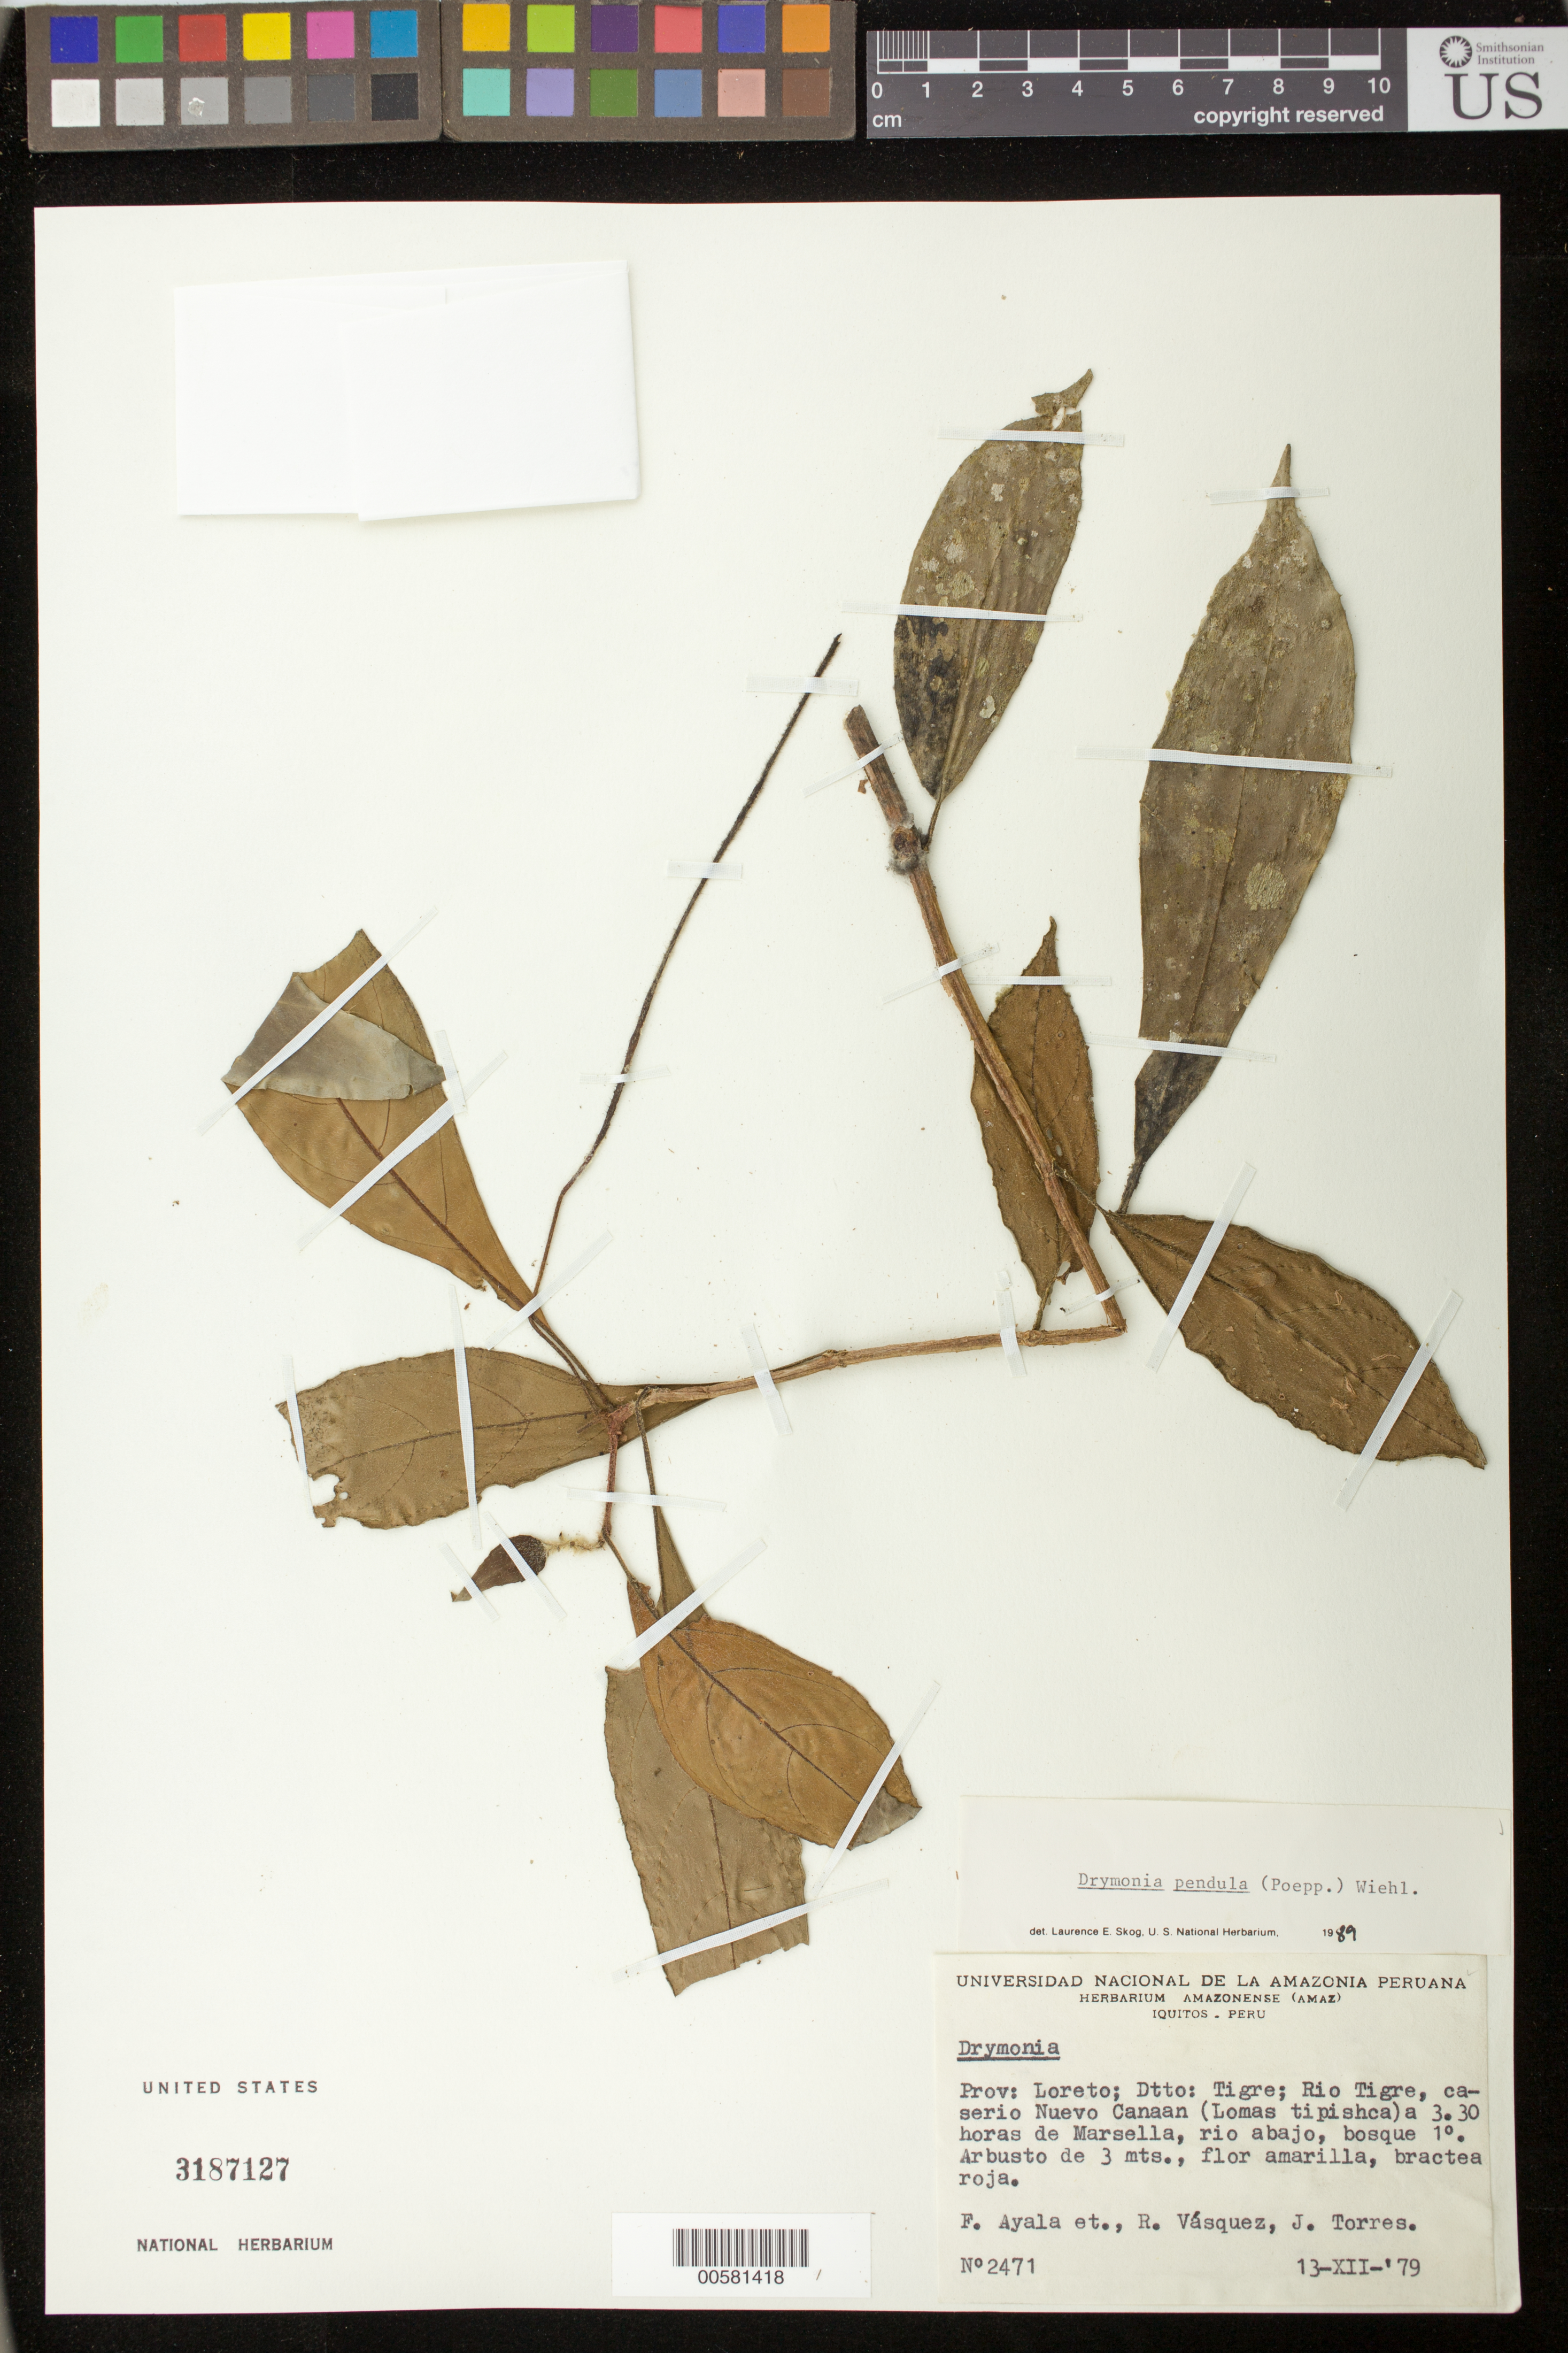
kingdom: Plantae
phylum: Tracheophyta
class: Magnoliopsida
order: Lamiales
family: Gesneriaceae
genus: Drymonia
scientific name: Drymonia pendula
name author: (Poepp.) Wiehler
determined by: Skog, Laurence E.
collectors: F. Ayala F., R. Vásquez & J. Torres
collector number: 2471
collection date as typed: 13 Dec 1979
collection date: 1979-12-13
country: Peru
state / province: Loreto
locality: Prov. Loreto, Dtto. Tigre; Rio Tigre, caserio Nuevo Canaan (Lomas tipishca) a 3.3 horas de Marsella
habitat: Rio abajo, bosque 1°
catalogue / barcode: US 3187127